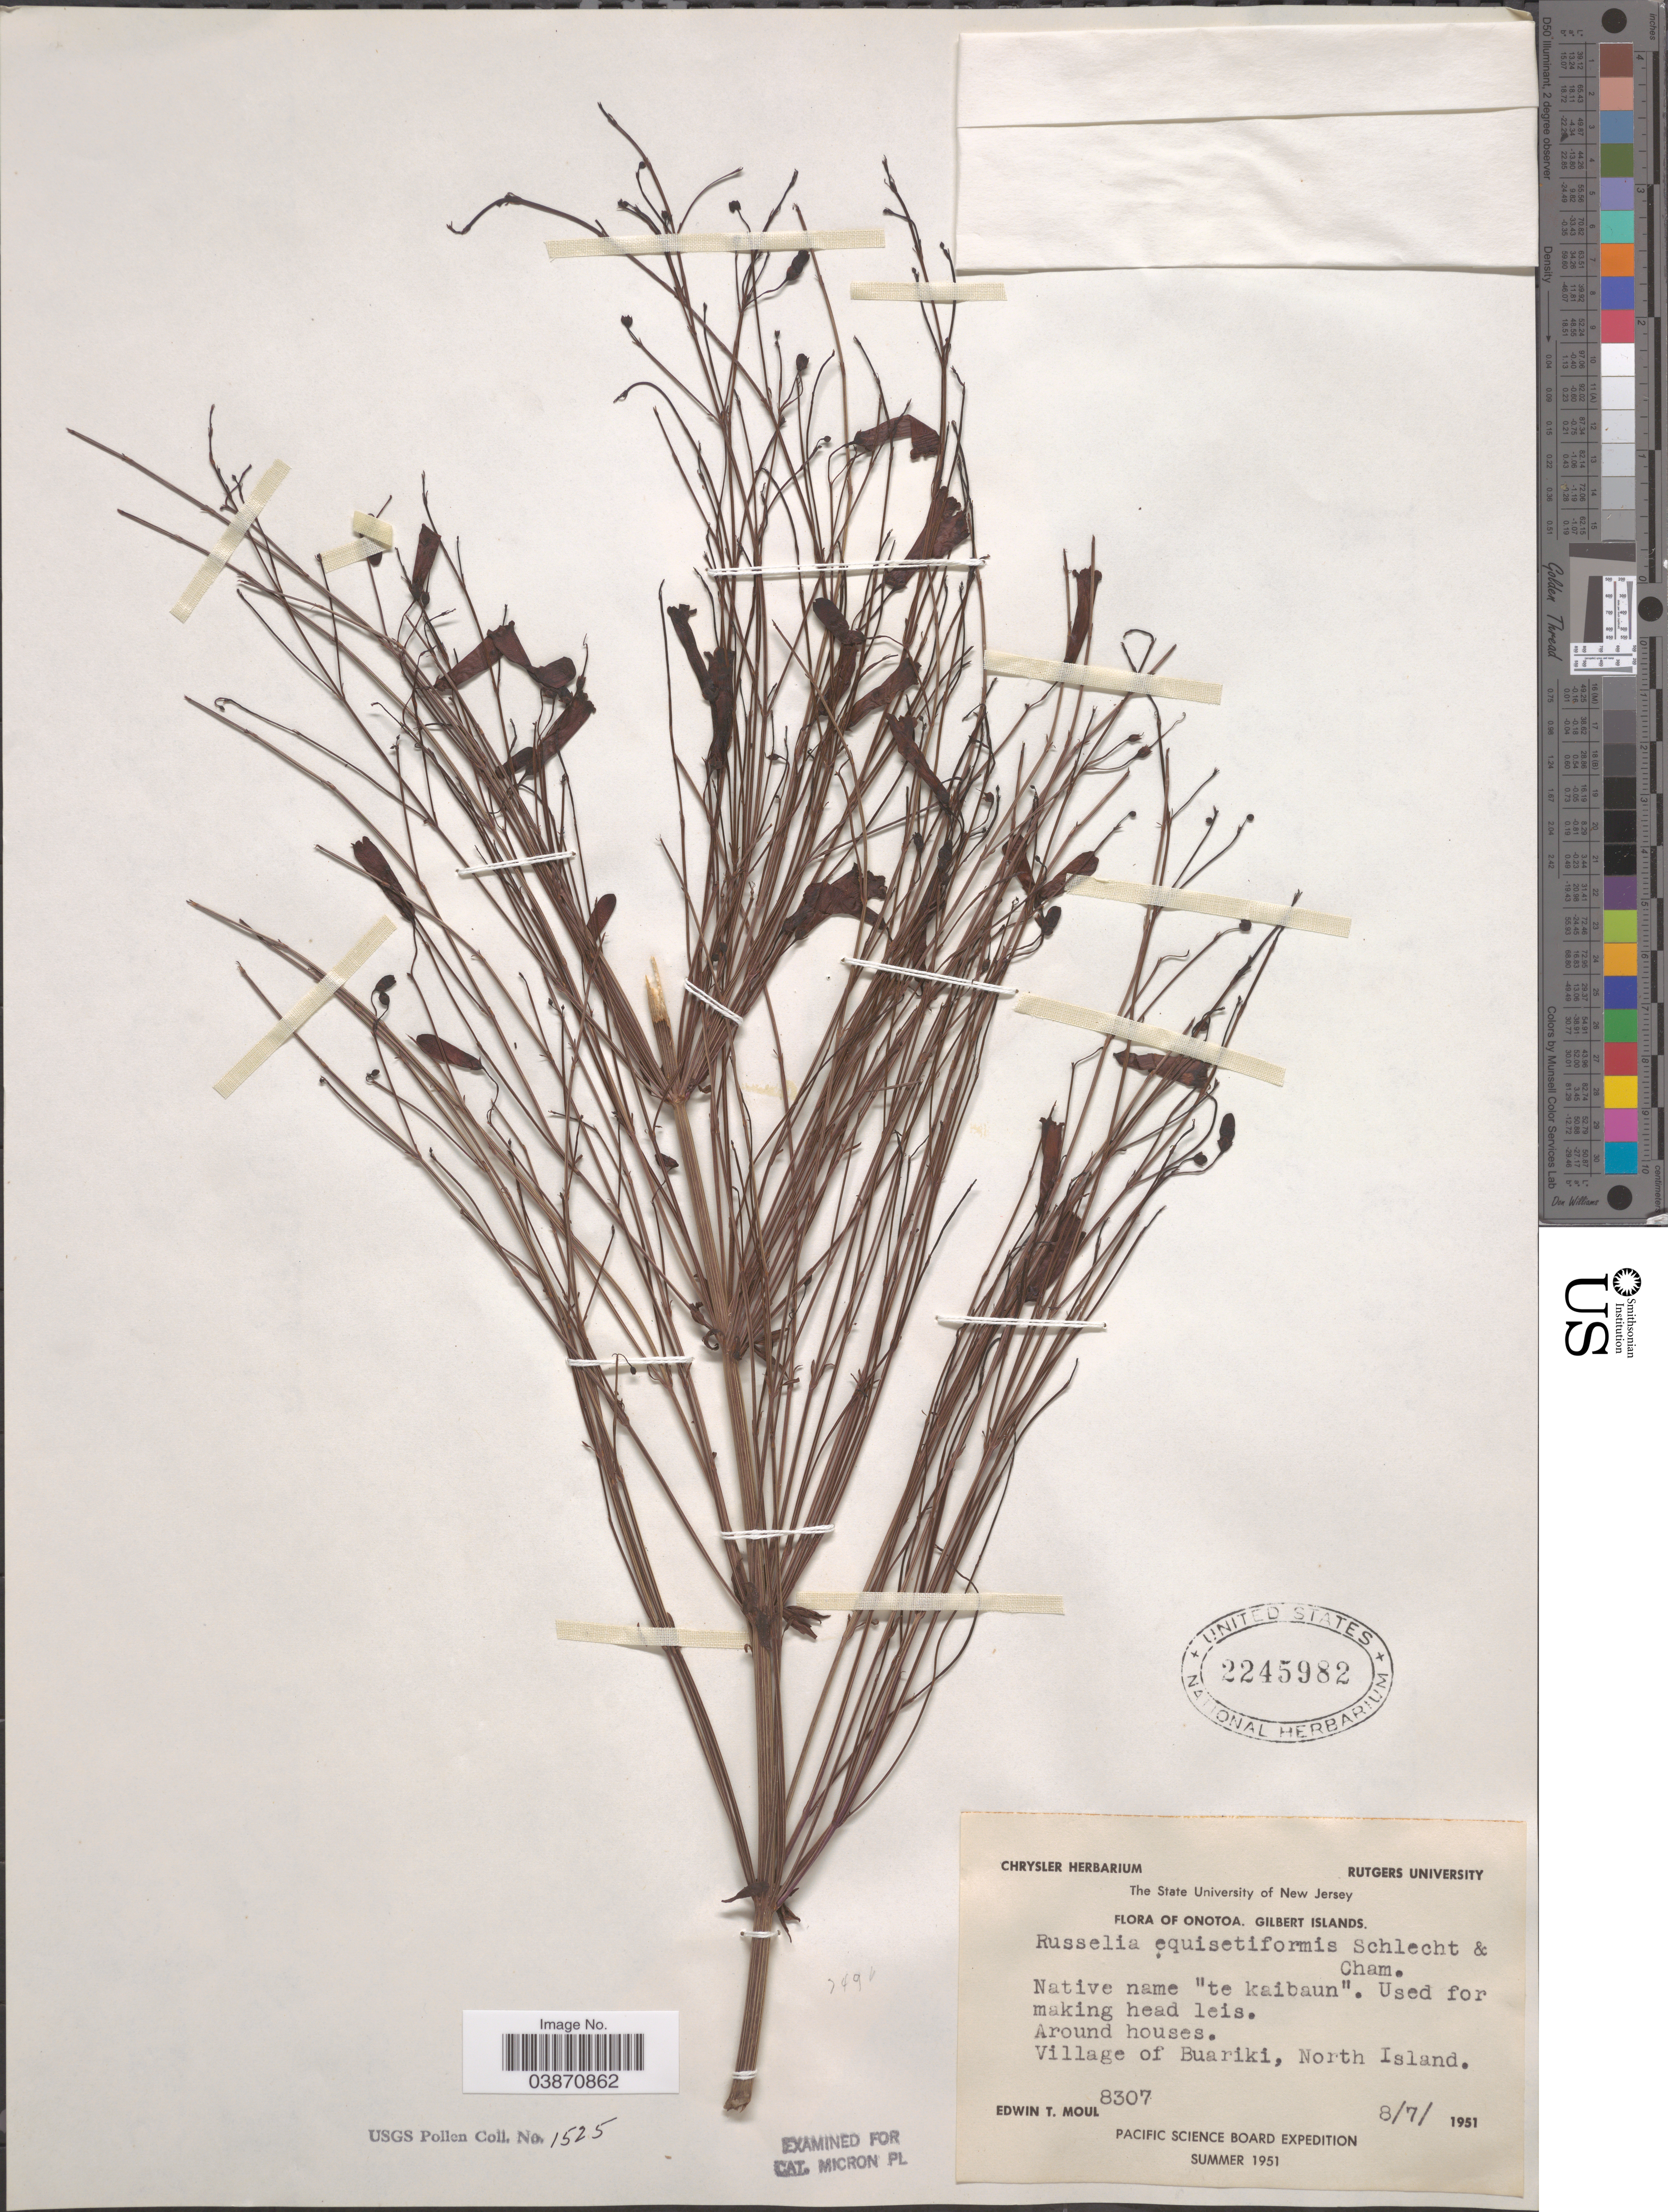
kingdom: Plantae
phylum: Tracheophyta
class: Magnoliopsida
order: Lamiales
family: Plantaginaceae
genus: Russelia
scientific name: Russelia equisetiformis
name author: Schltdl. & Cham.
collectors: E. T. Moul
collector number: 8307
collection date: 1951-07-08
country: Kiribati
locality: Onotoa. Gilbert Islands. Around houses. Village of Buariki, North Island.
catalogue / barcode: US 2245982